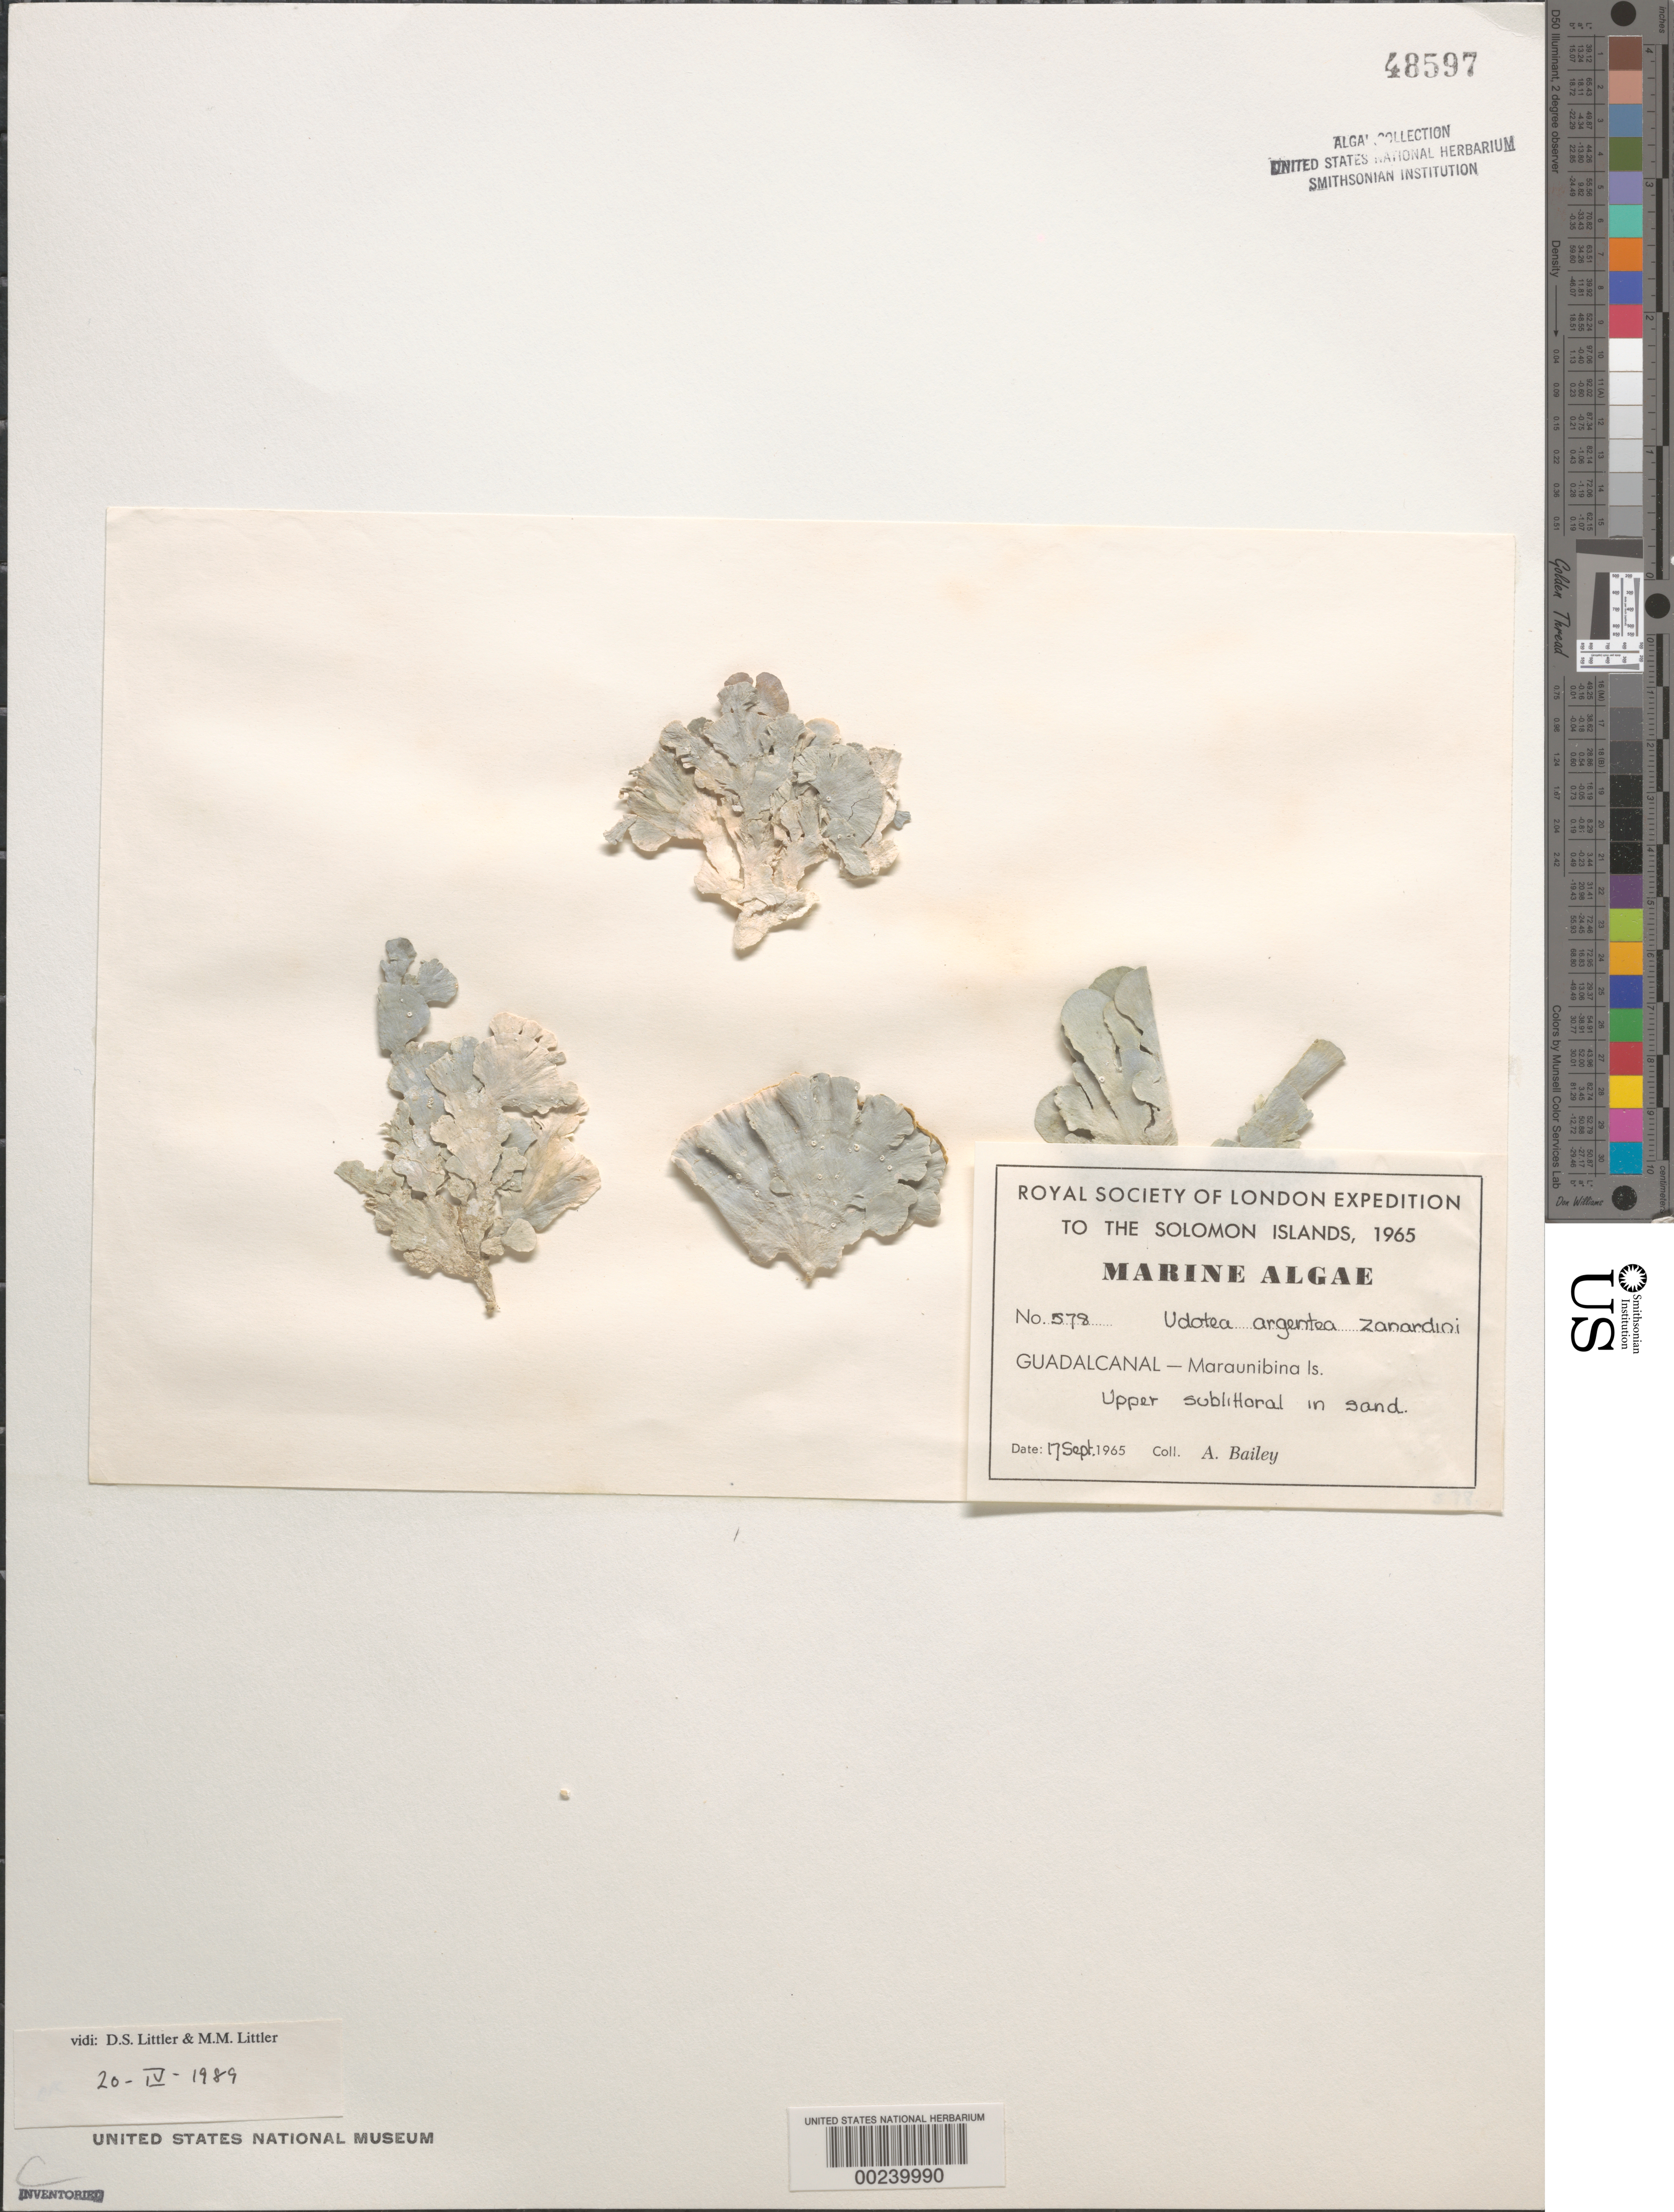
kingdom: Plantae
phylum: Chlorophyta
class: Ulvophyceae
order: Bryopsidales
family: Udoteaceae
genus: Udotea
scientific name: Udotea argentea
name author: Zanardini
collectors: A. Bailey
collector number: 578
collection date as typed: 17 Sep 1965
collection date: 1965-09-17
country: Solomon Islands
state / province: Guadalcanal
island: Maraunibina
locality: Maraunibina Island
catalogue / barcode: US 48597